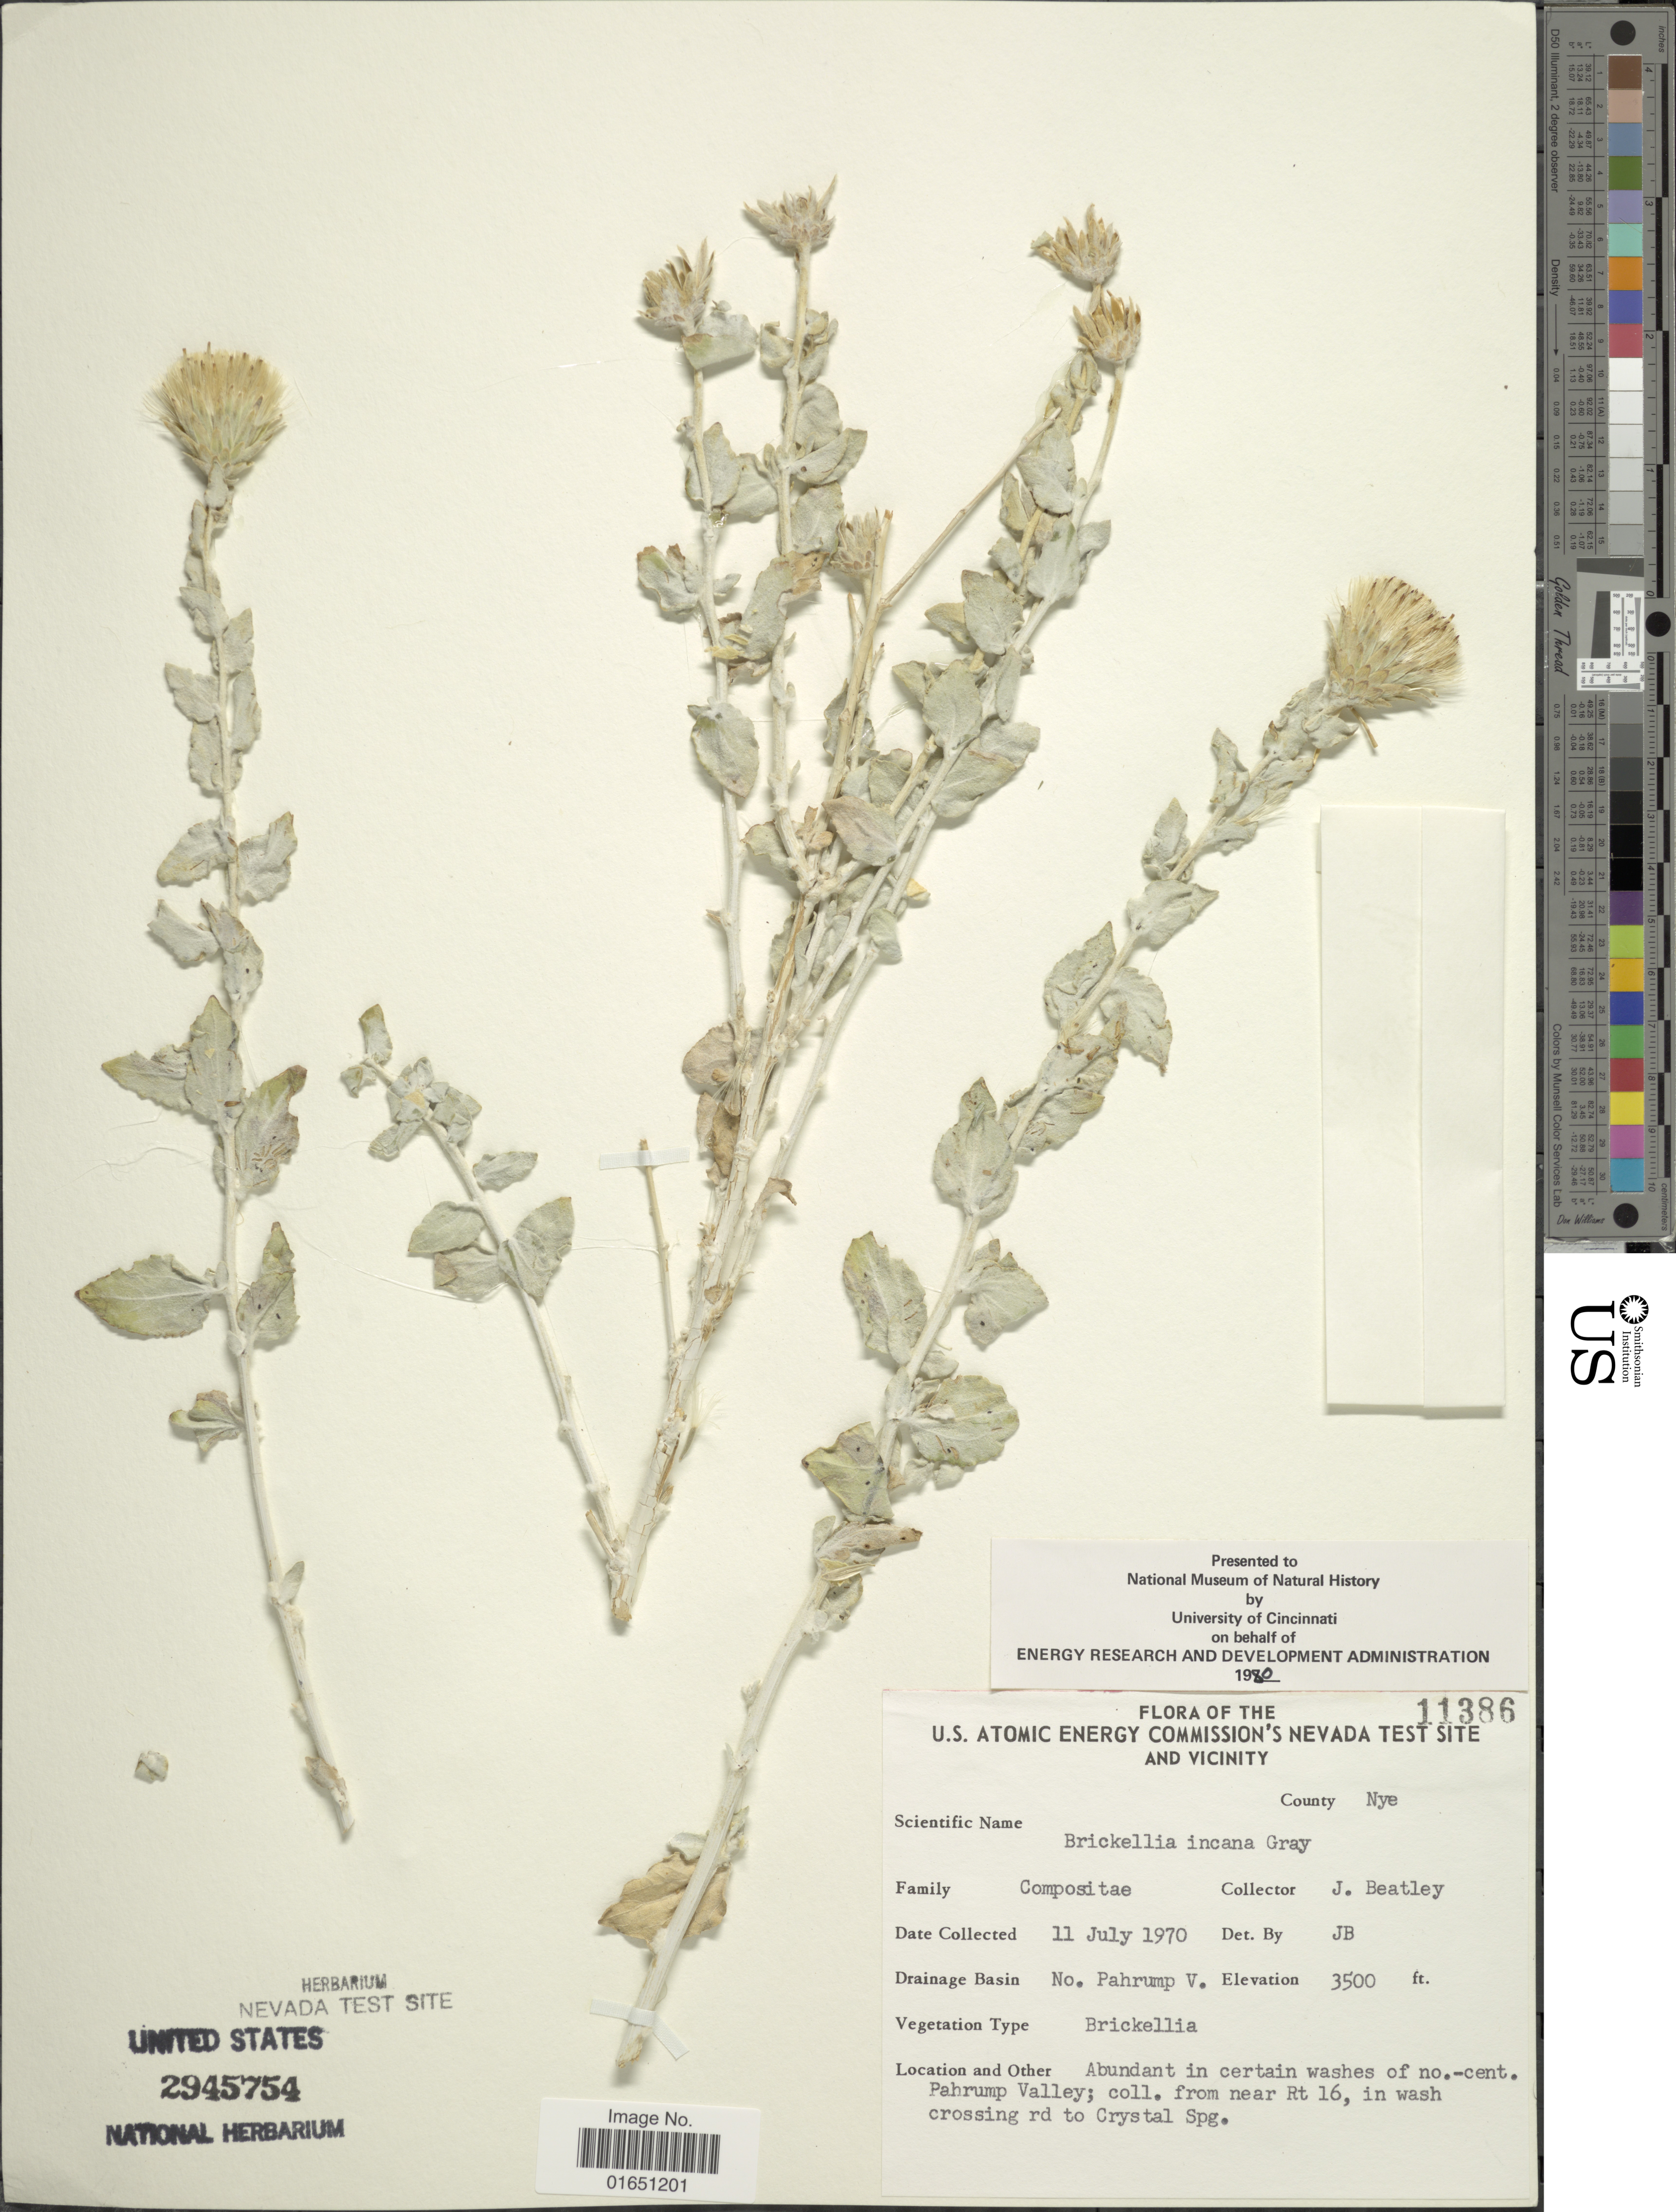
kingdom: Plantae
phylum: Tracheophyta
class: Magnoliopsida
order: Asterales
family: Asteraceae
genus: Brickellia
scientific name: Brickellia incana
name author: A. Gray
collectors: J. C. Beatley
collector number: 11386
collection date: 1970-07-11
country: United States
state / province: Nevada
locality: U. S. Atomic Energy Commission's Nevada Test Site and VicinityCounty Nye, Drainage Basin: No. Pahrump V., Abundant in certain washes of no. -cent. Pahrump Valley; coll. from near Rt 16, in wash crossing rd to Crystal Spg.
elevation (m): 1067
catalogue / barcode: US 2945754